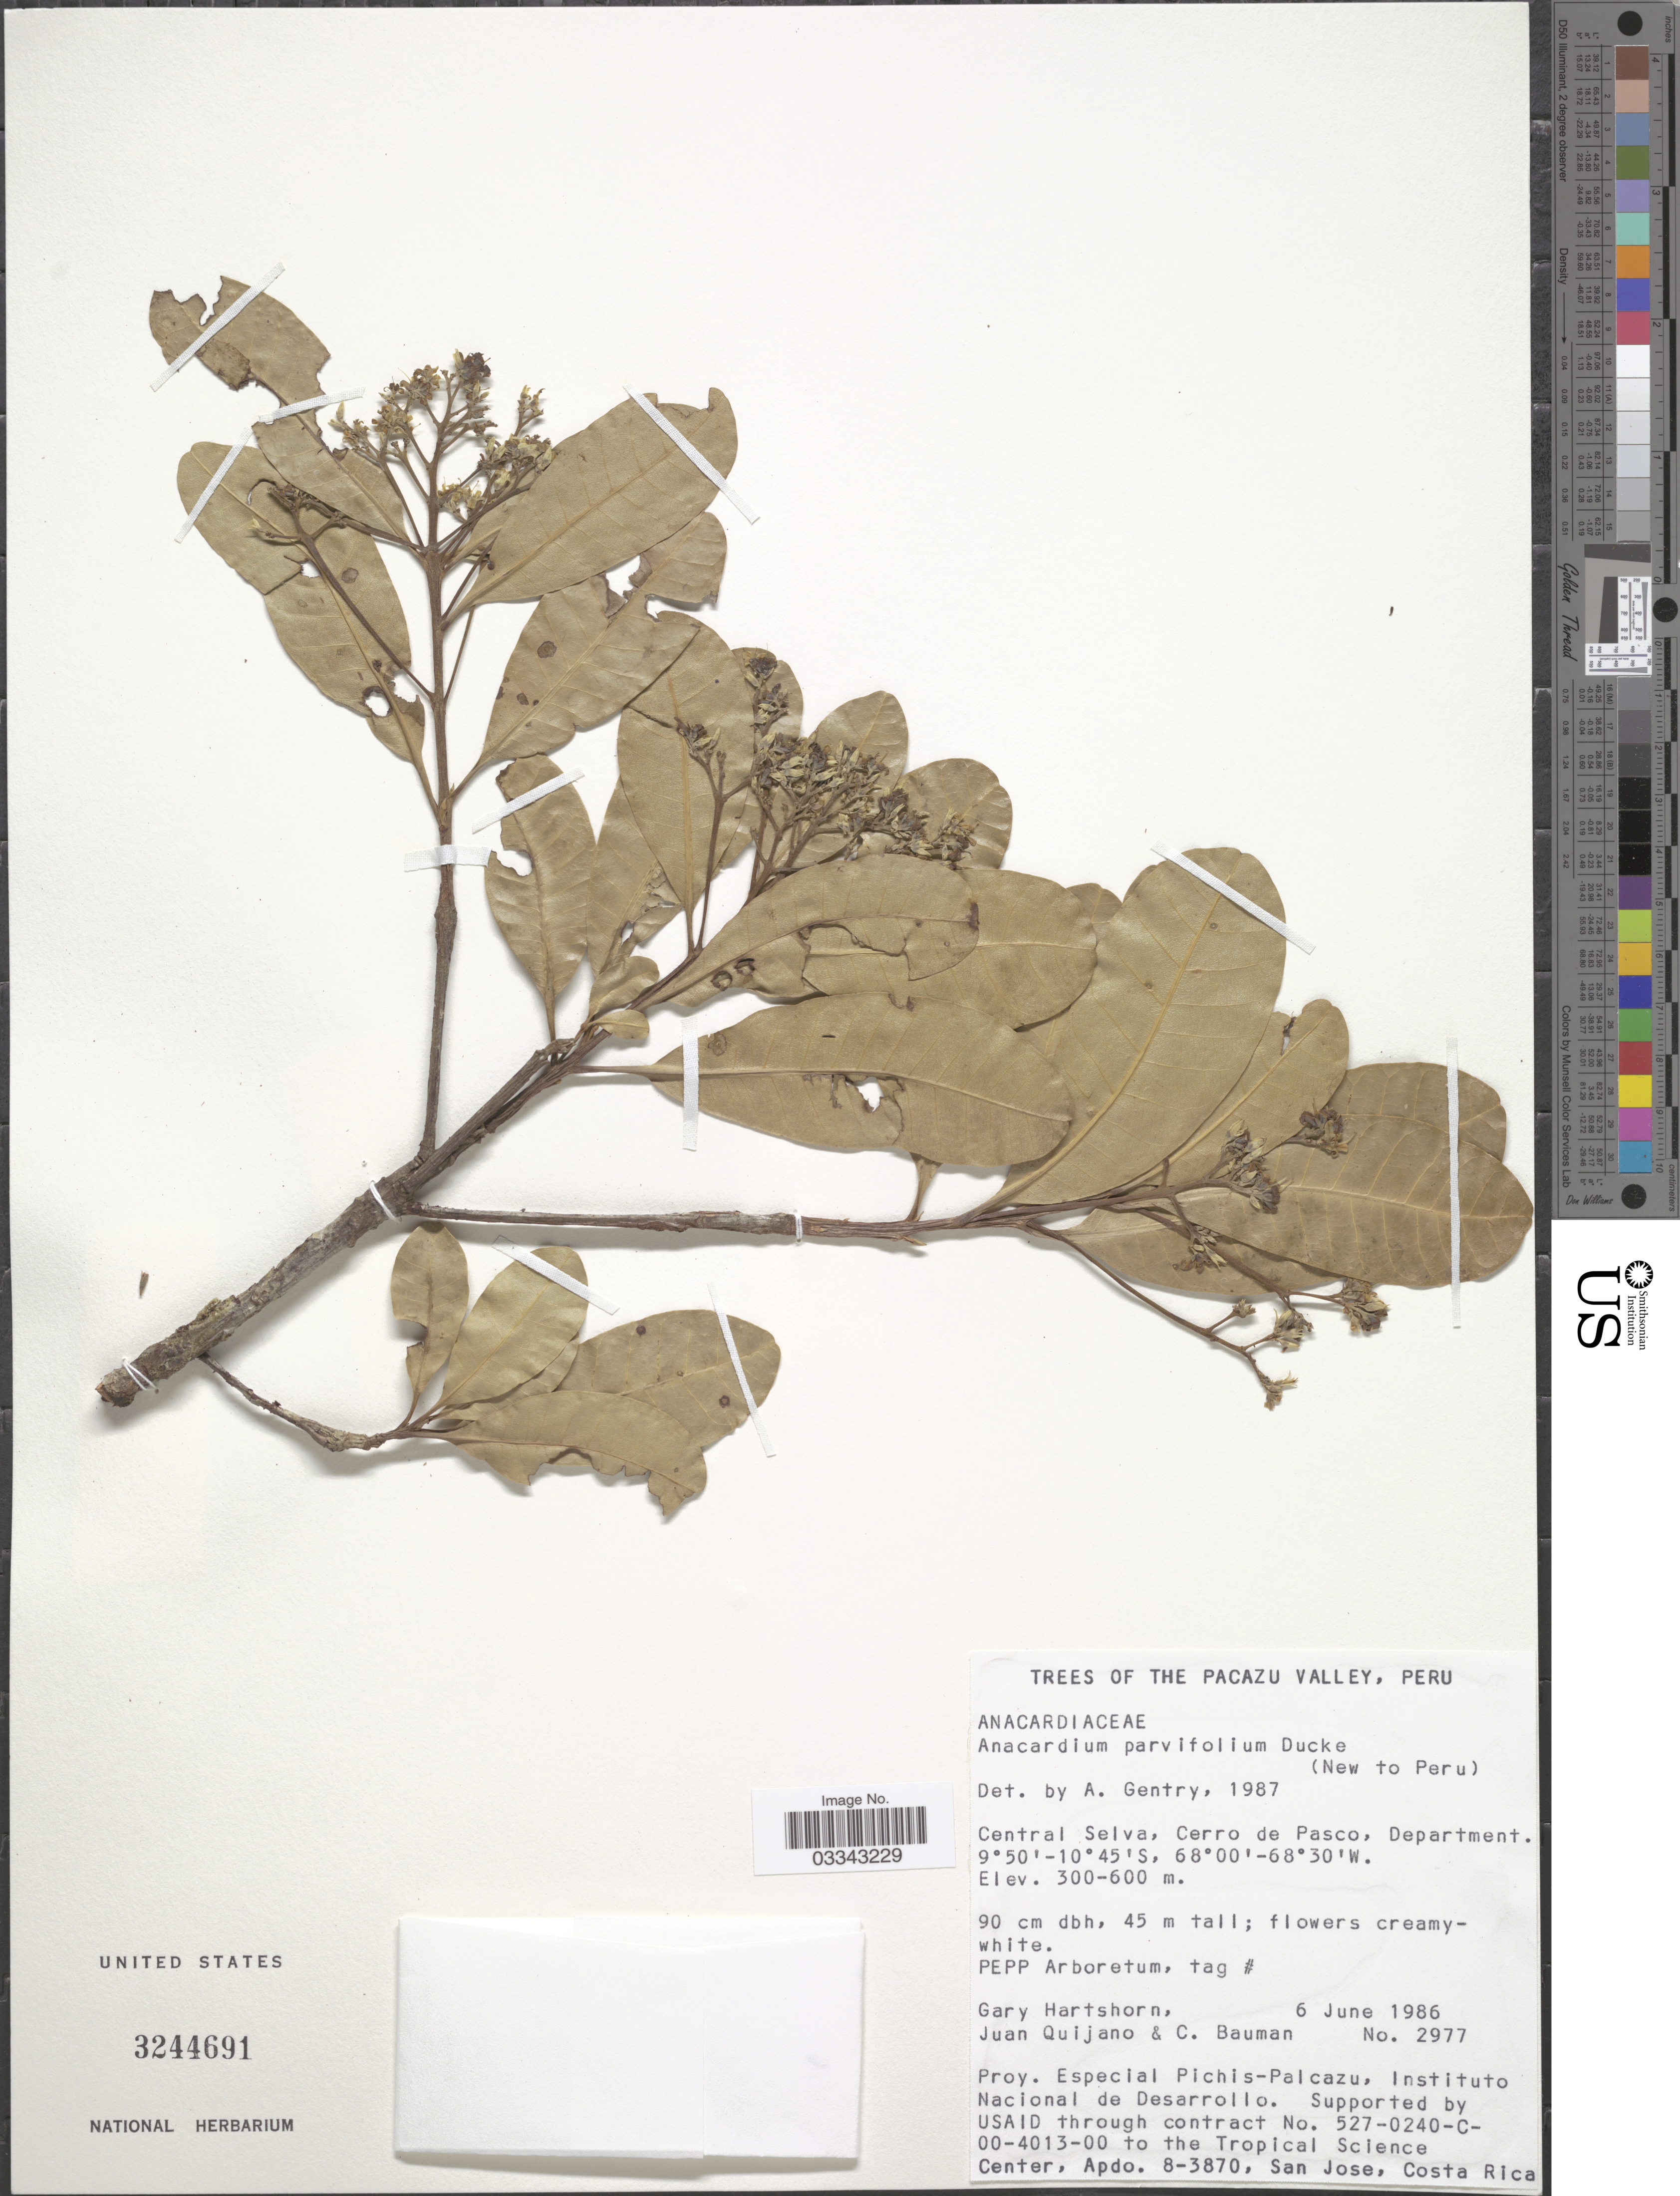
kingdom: Plantae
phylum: Tracheophyta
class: Magnoliopsida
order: Sapindales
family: Anacardiaceae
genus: Anacardium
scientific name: Anacardium parvifolium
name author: Ducke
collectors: G. Hartshorn, J. Quijano & C. Bauman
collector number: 2977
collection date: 1986-06-06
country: Peru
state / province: Pasco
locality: Trees of the Pacazu Valley. Central Selva, Cerro de Pasco, Department.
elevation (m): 300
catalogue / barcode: US 3244691